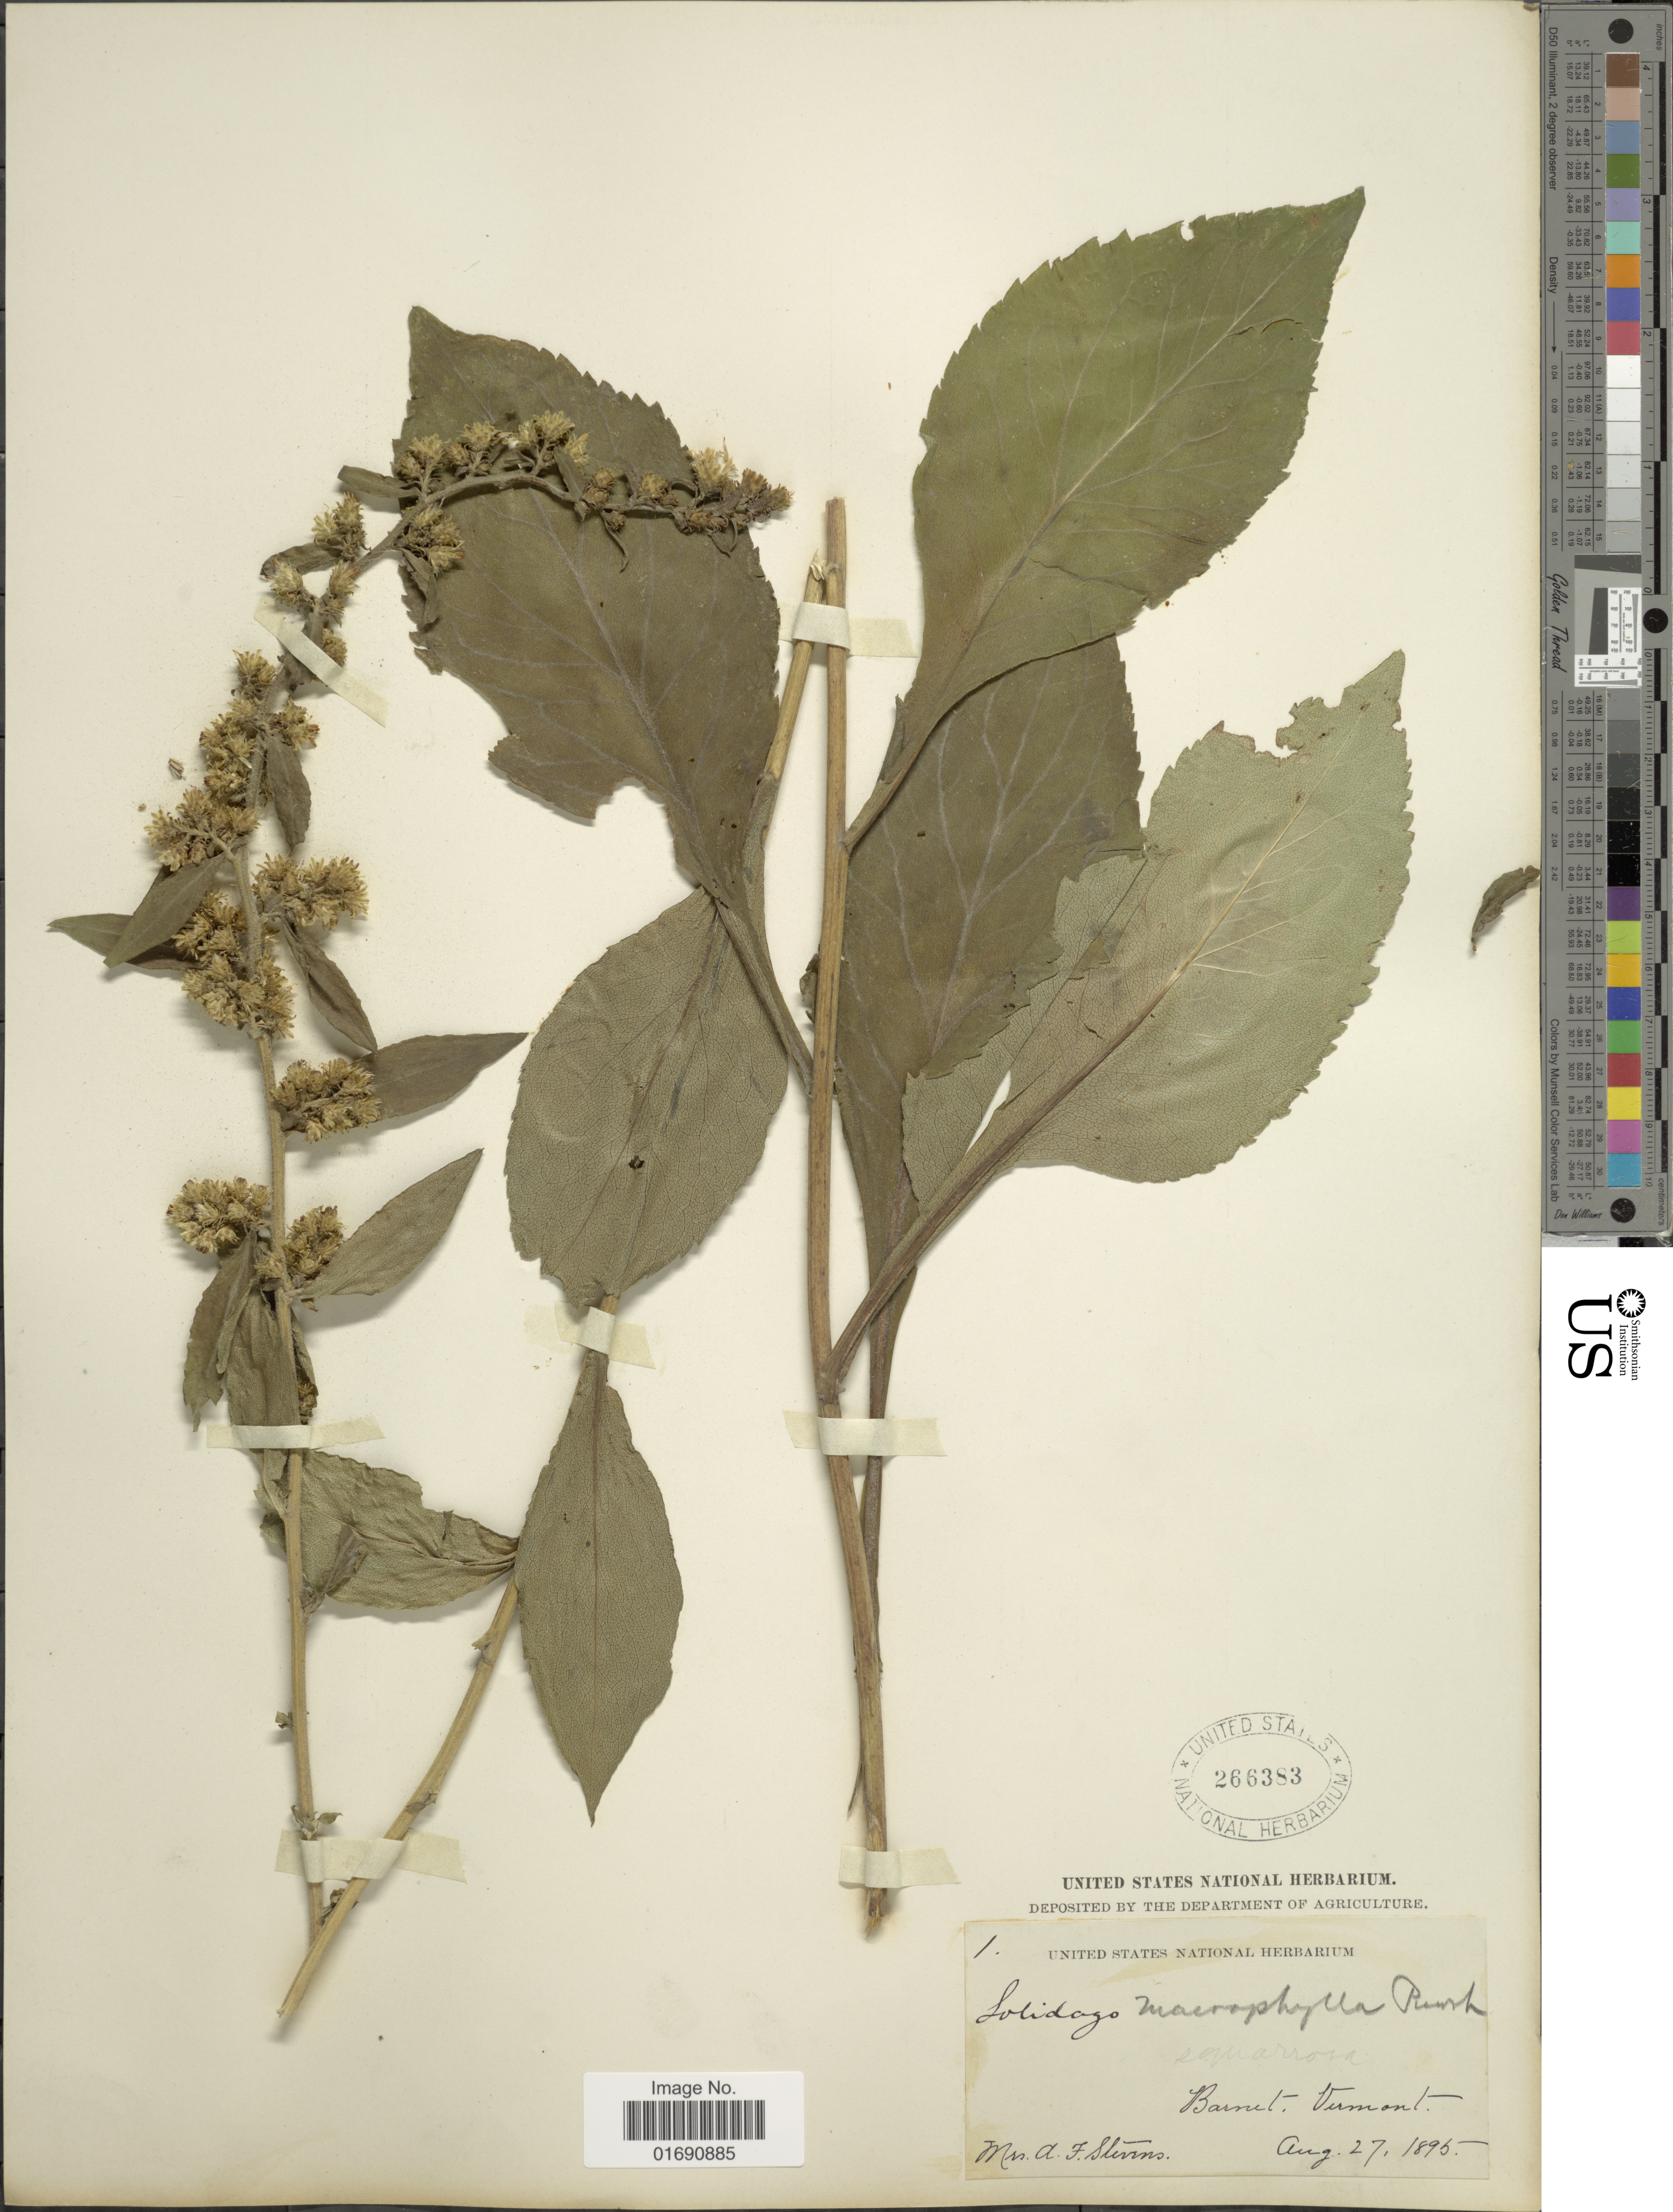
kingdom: Plantae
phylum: Tracheophyta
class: Magnoliopsida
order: Asterales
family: Asteraceae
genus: Solidago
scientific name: Solidago squarrosa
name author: Muhl.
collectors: A. Stevens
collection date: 1895-08-27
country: United States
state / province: Vermont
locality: Barnet, Vermont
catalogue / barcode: US 266383